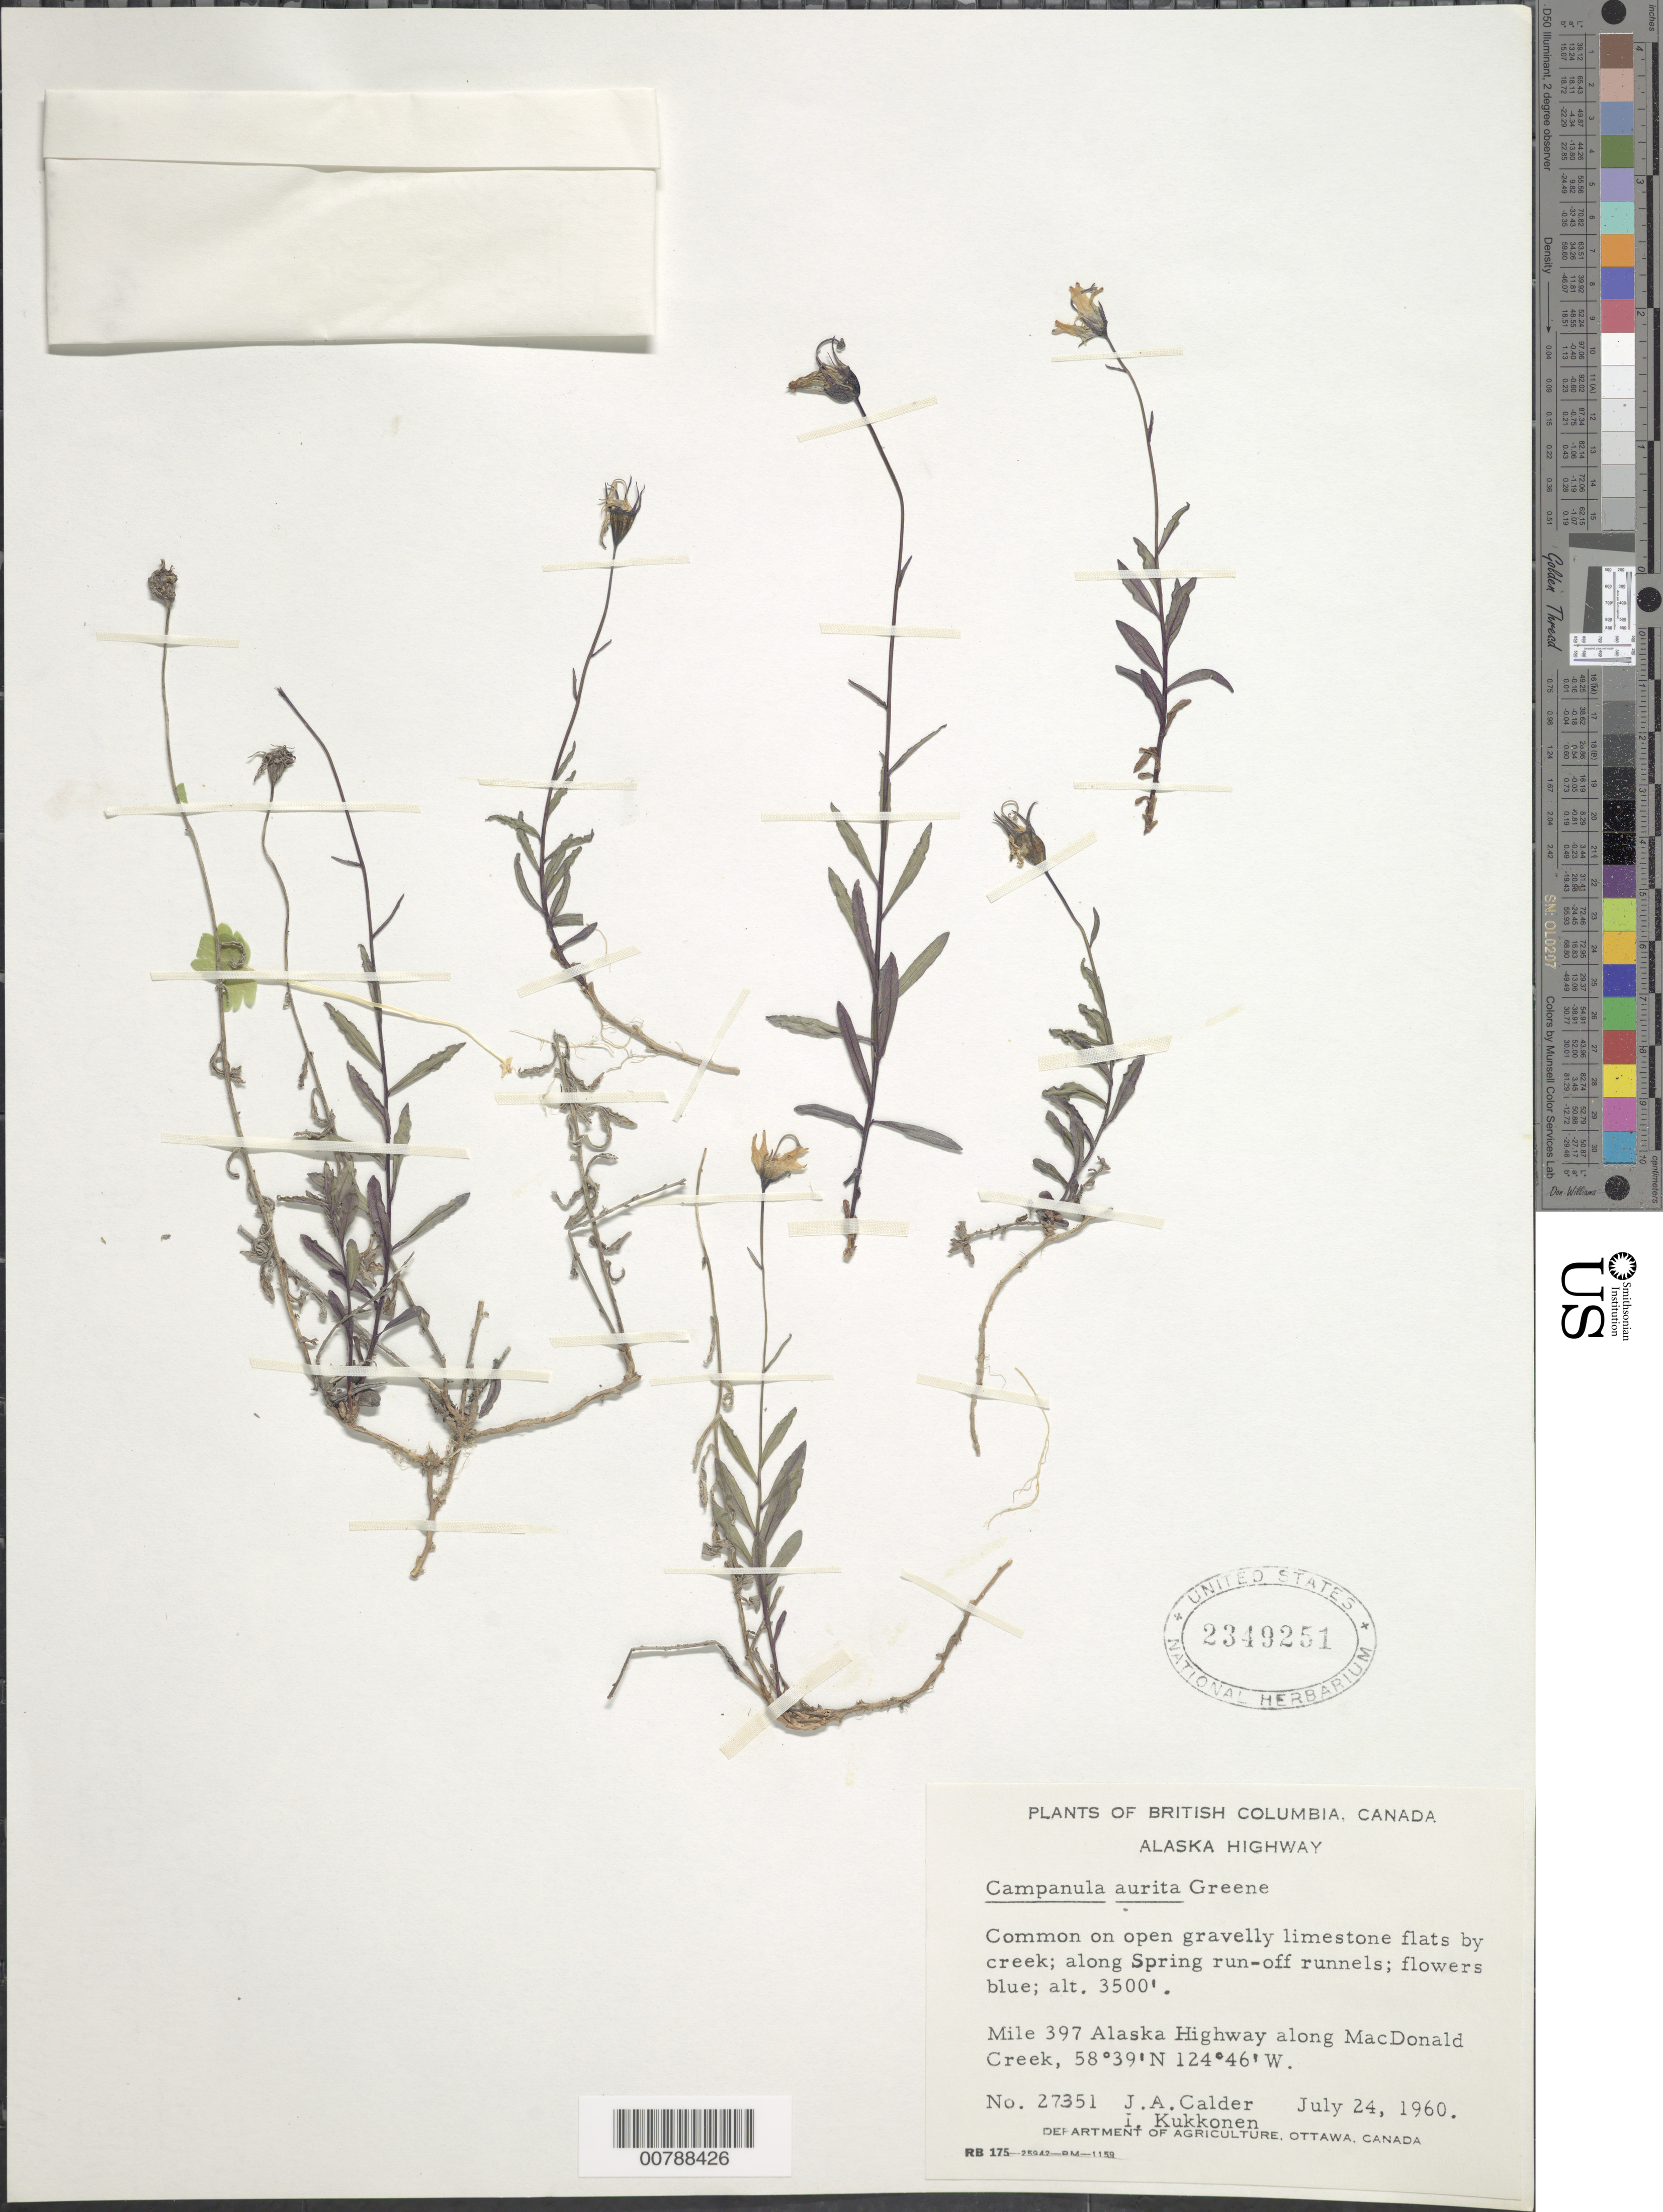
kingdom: Plantae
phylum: Tracheophyta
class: Magnoliopsida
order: Asterales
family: Campanulaceae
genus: Campanula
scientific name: Campanula aurita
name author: Greene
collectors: J. A. Calder & I. Kukkonen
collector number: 27351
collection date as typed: July 24, 1960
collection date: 1960-07-24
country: Canada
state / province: British Columbia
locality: Mile 397 Alaska Highway along MacDonald Creek.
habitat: Common on open gravelly limestone flats by creek. Along spring run-off runnels.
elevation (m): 1067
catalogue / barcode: US 2349251